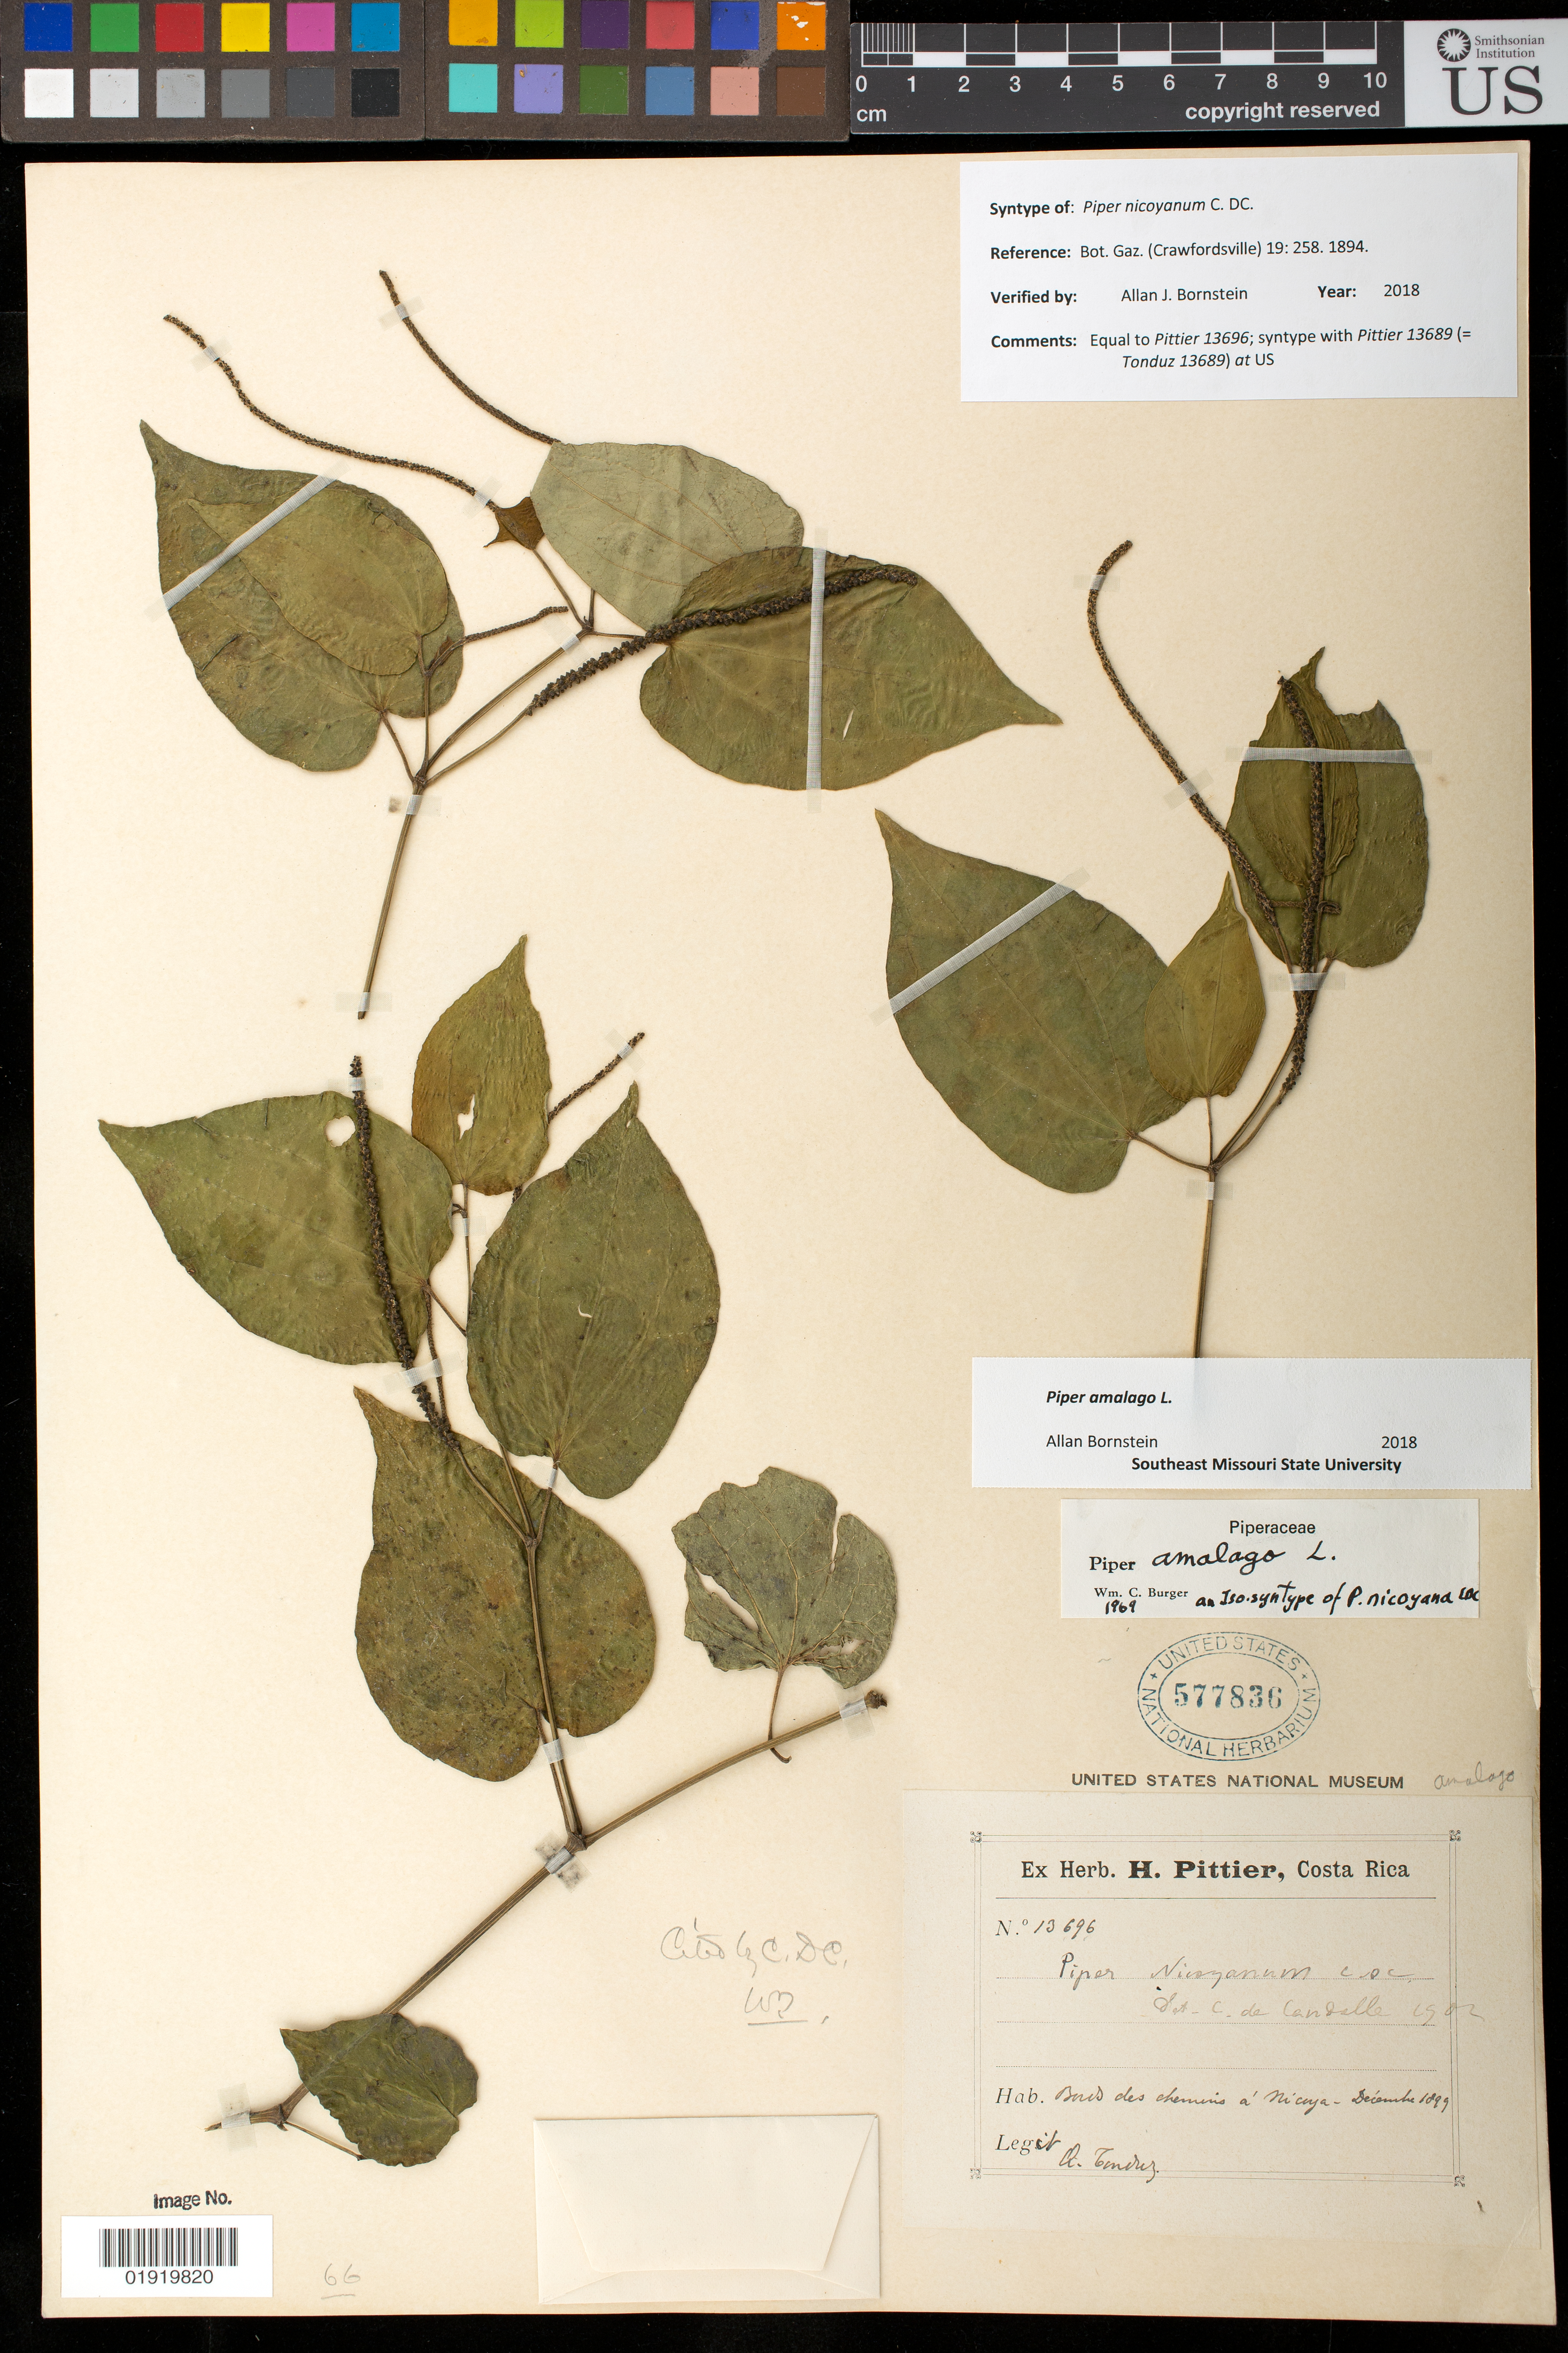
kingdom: Plantae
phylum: Tracheophyta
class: Magnoliopsida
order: Piperales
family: Piperaceae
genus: Piper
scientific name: Piper nicoyanum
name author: C. DC.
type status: Syntype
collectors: A. Tonduz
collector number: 13696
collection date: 1899-12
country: Costa Rica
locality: Bords des chemins a Nicoya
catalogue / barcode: US 577836